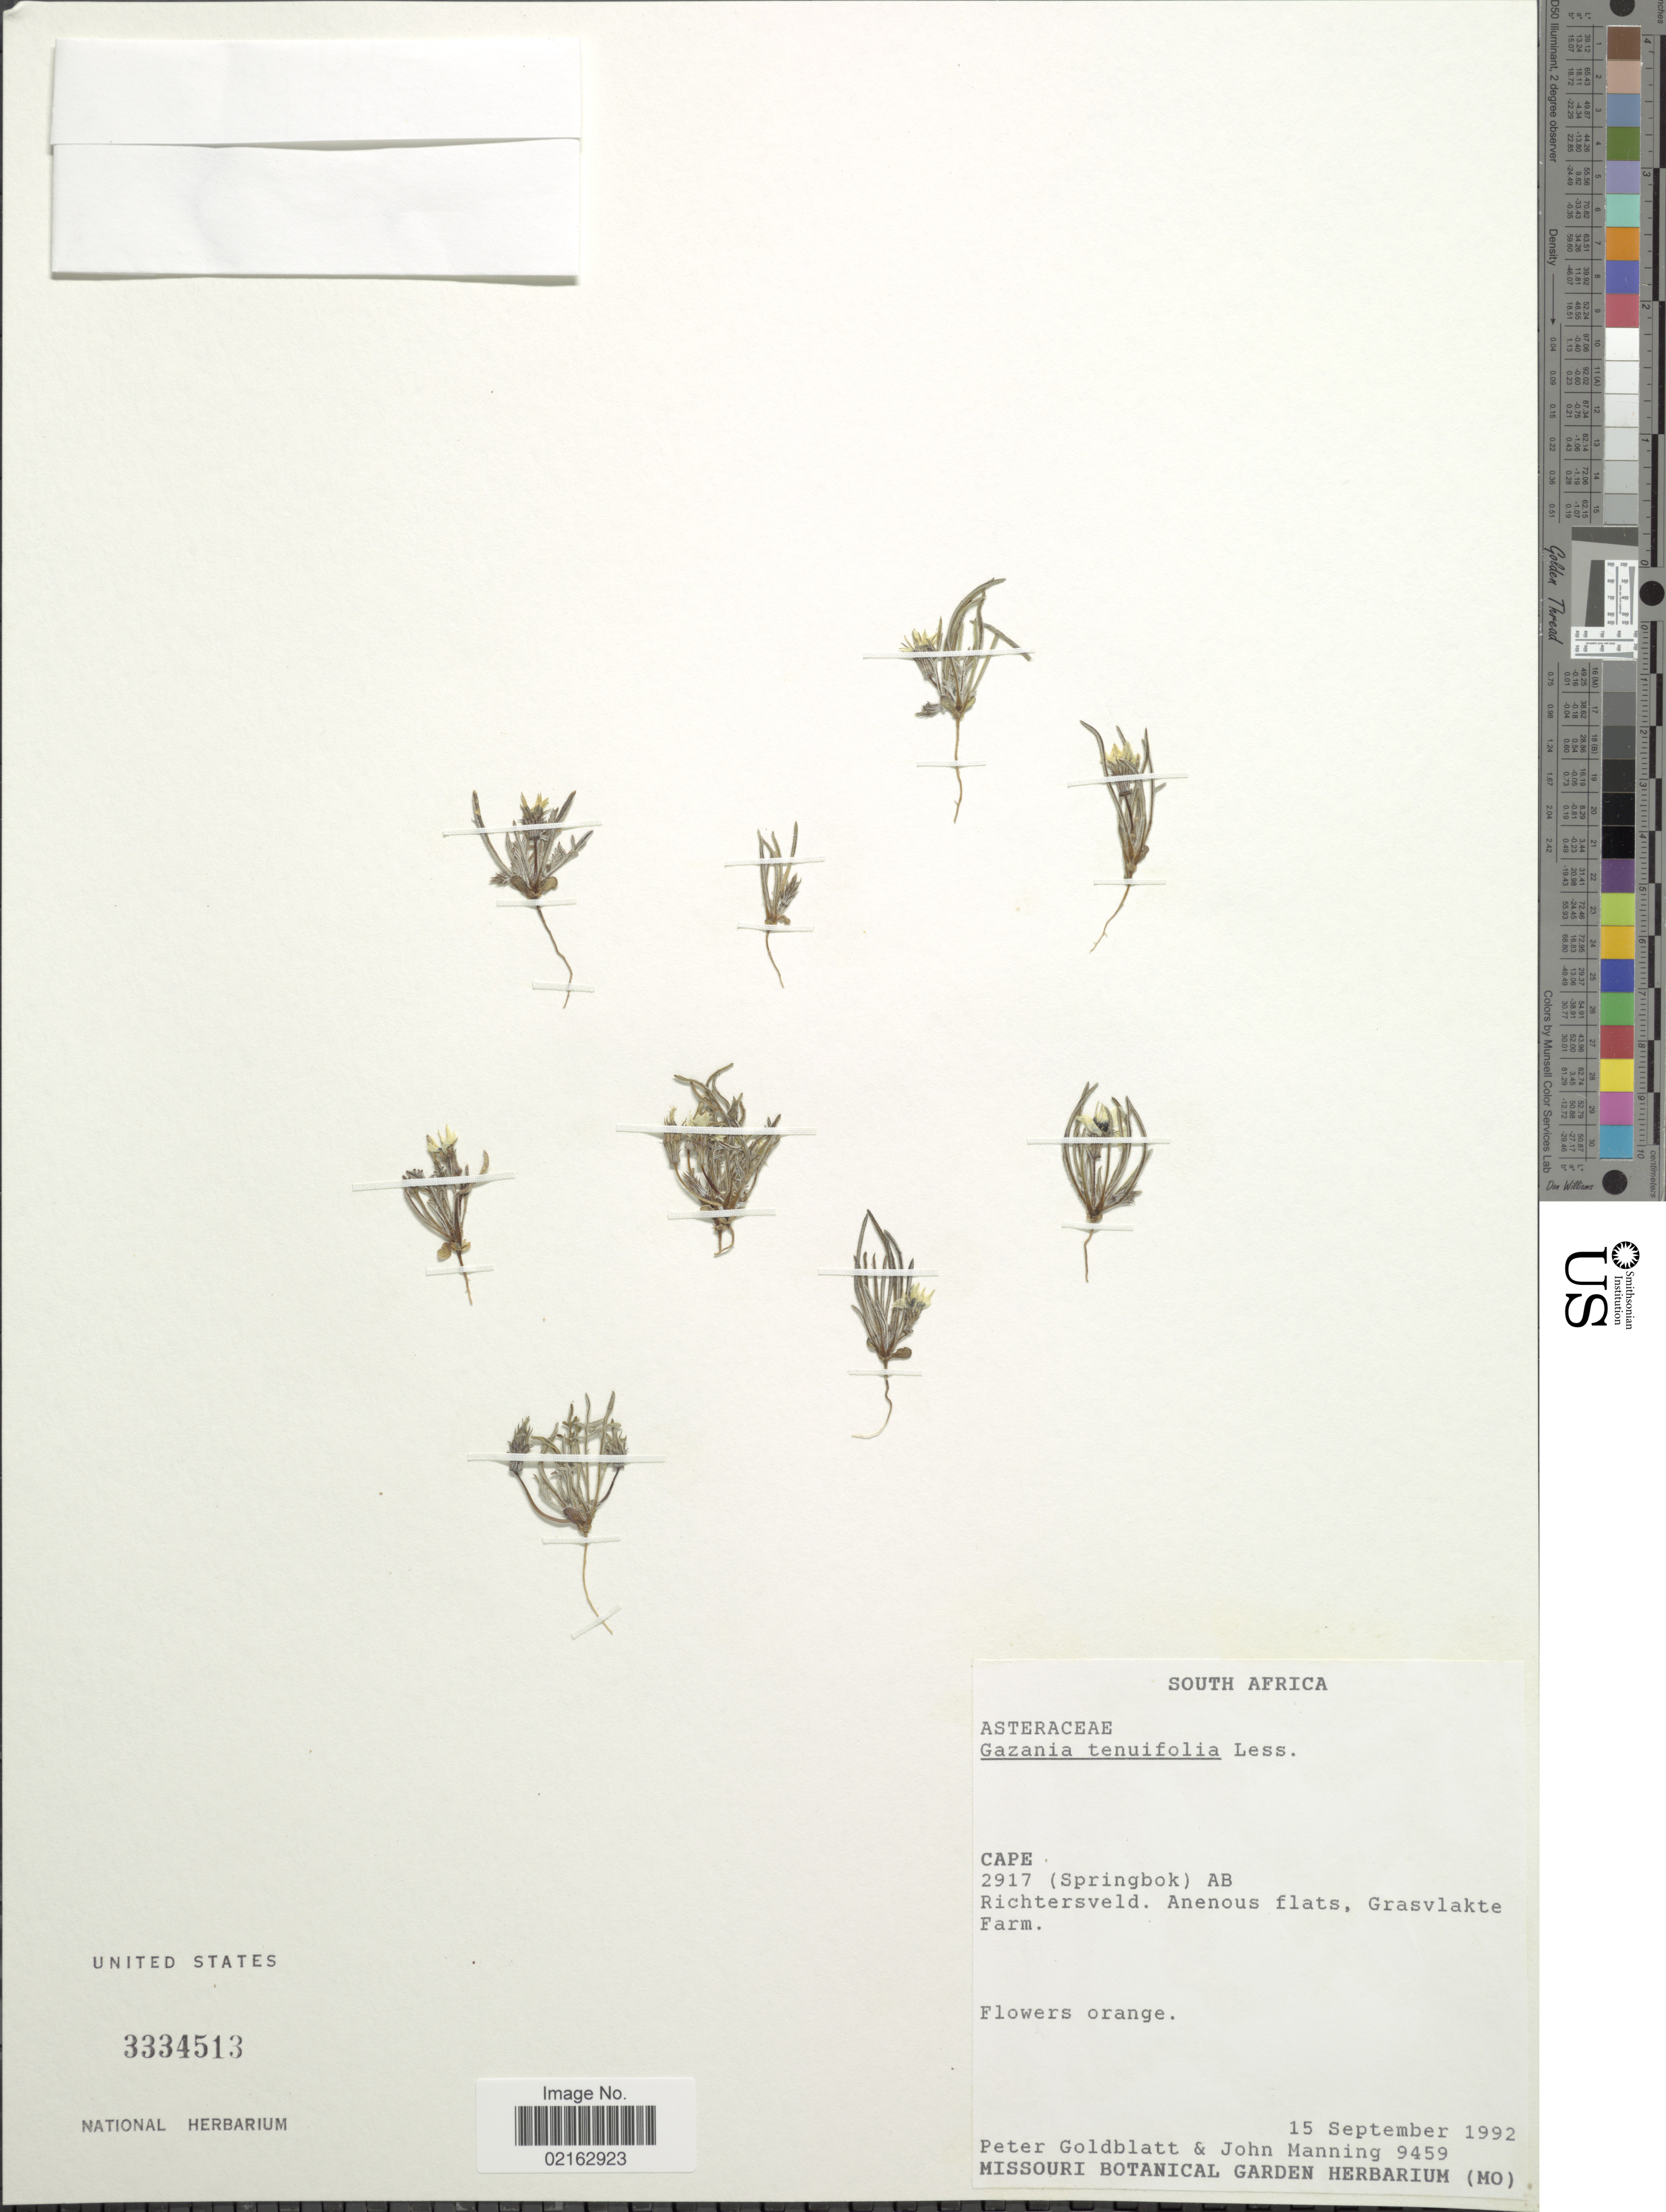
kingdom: Plantae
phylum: Tracheophyta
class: Magnoliopsida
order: Asterales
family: Asteraceae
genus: Gazania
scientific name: Gazania tenuifolia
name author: Less.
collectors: P. Goldblatt & J. Manning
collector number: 9459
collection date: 1992-09-15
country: South Africa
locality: Cape. 2917 (Springbok) AB. Richtersveld. Anenous flats, Grasvlakte Farm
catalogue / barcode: US 3334513